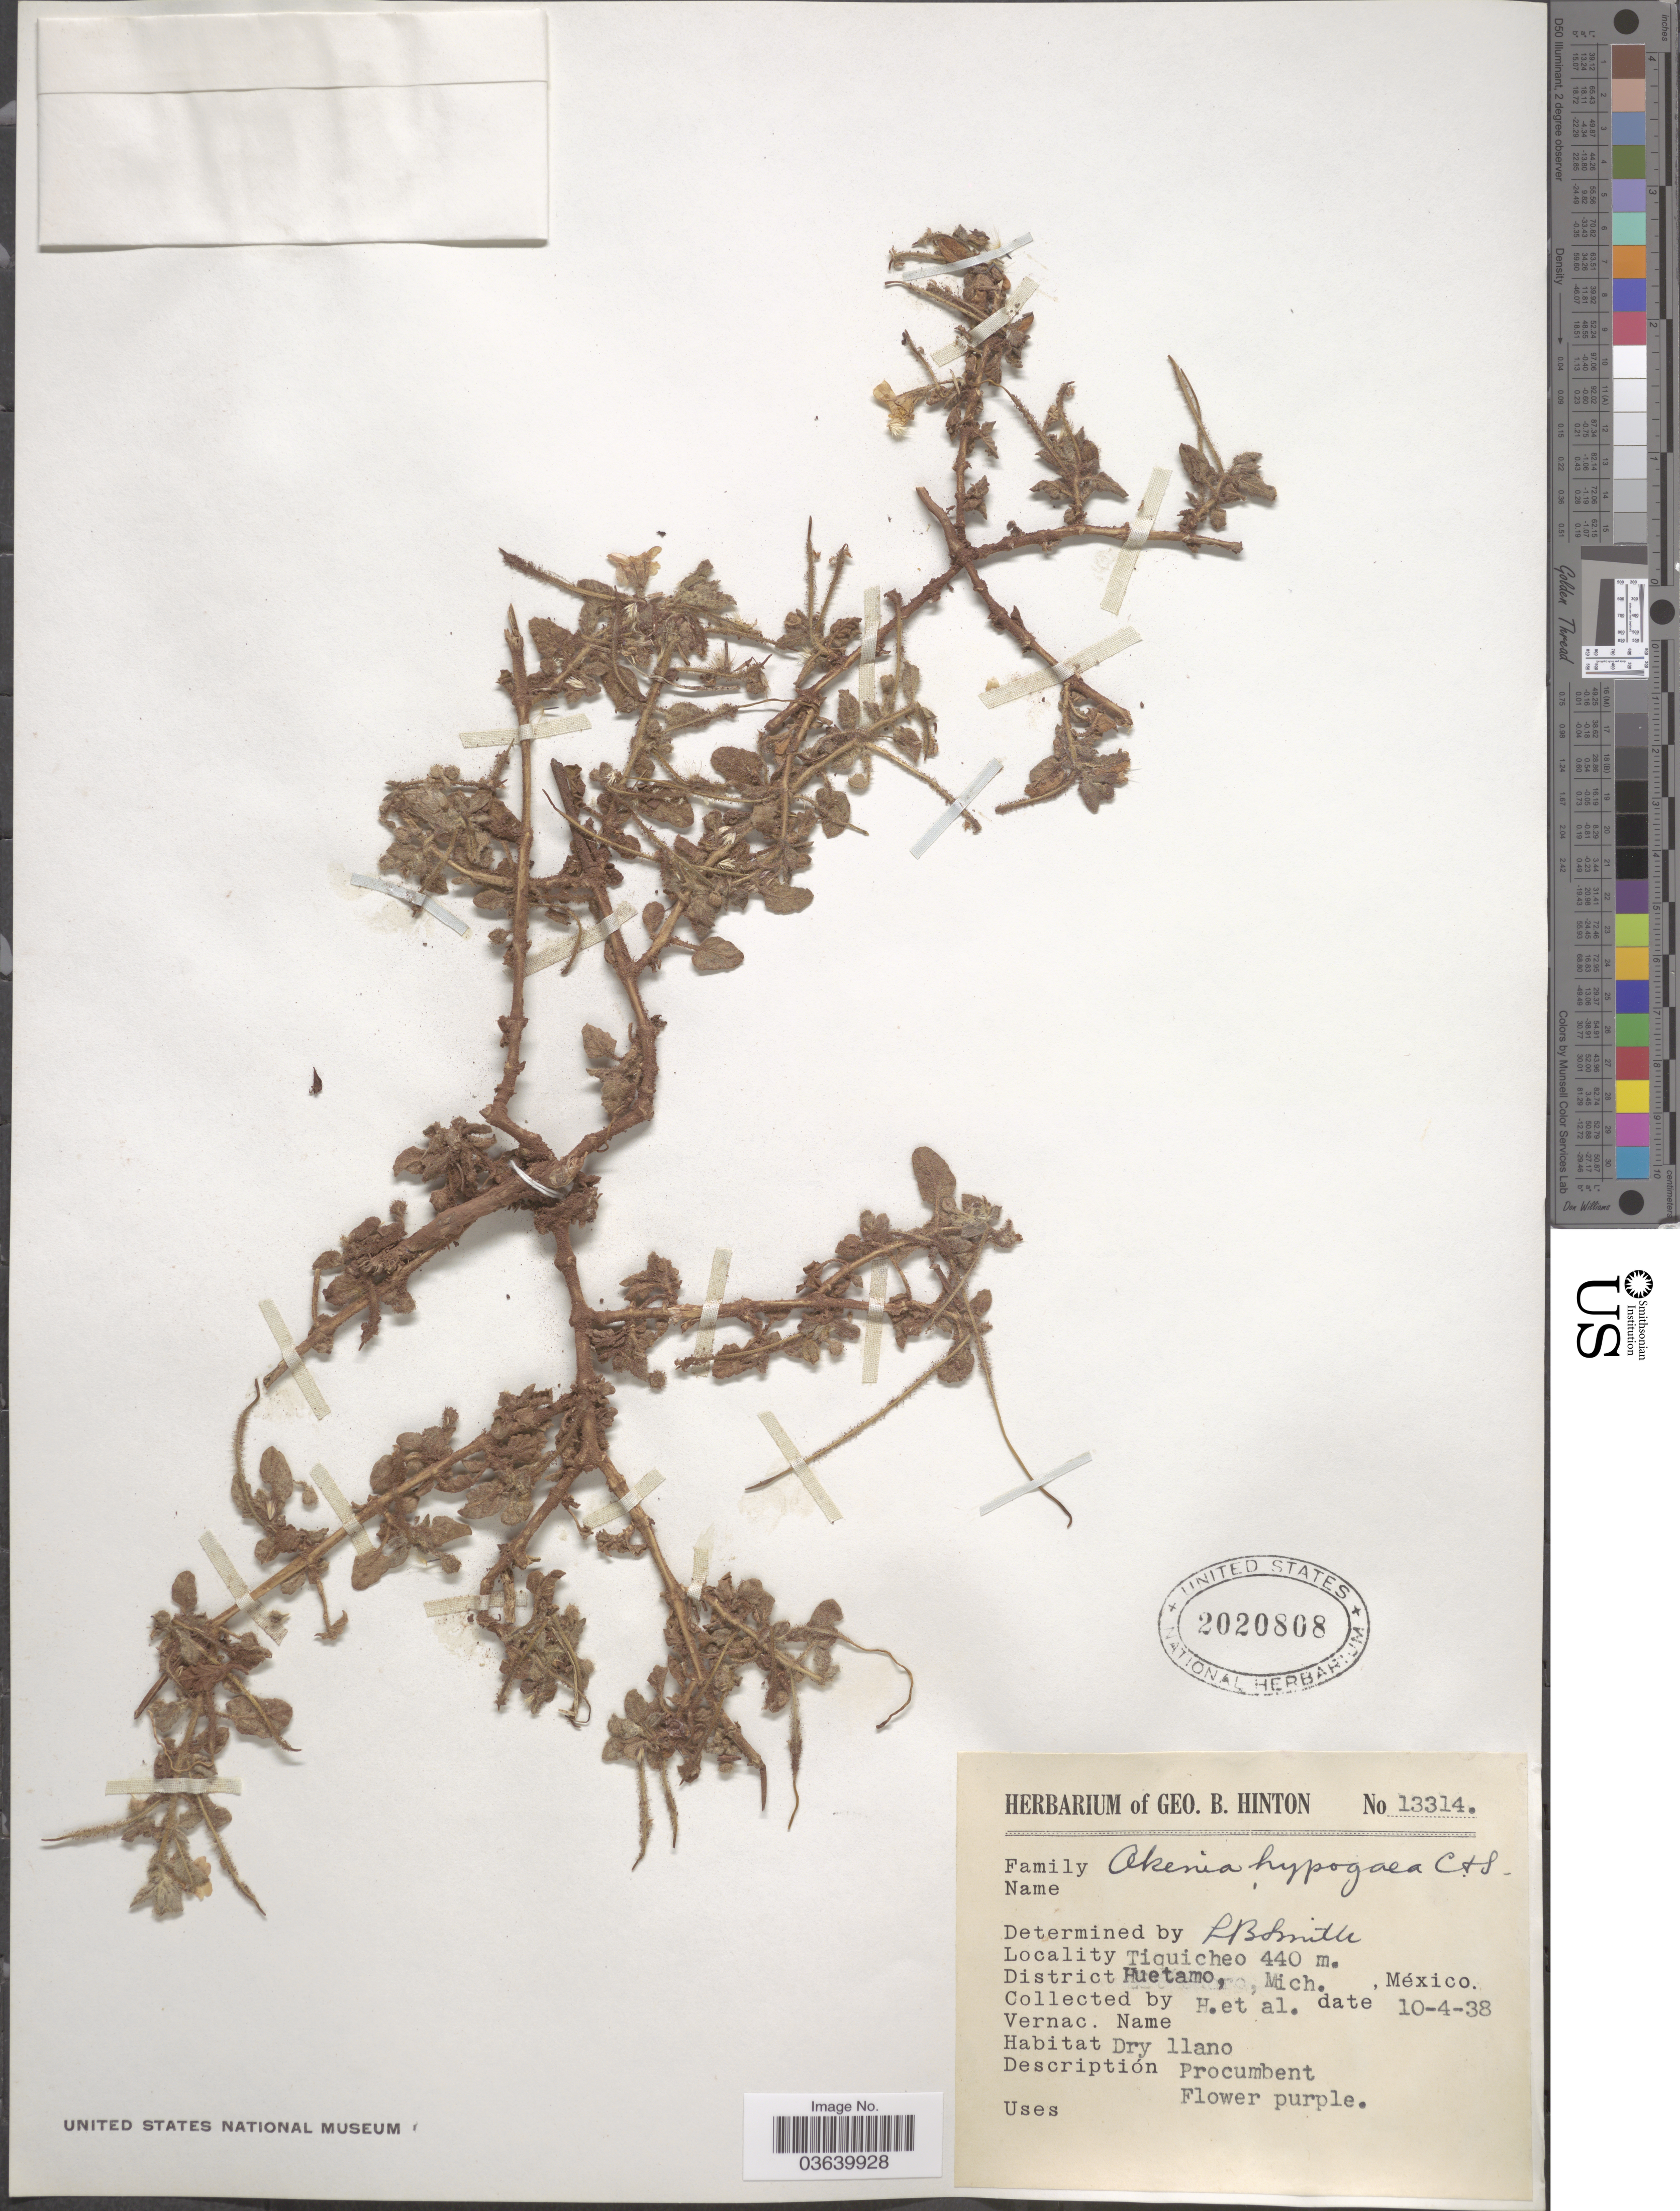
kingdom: Plantae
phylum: Tracheophyta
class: Magnoliopsida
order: Caryophyllales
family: Nyctaginaceae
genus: Okenia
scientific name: Okenia hypogaea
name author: Schltdl. & Cham.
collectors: G. B. Hinton & et al.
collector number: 13314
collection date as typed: Transcribed d/m/y: 10/4/38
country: Mexico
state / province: Michoacán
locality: Tiquicheo. District Huetamo.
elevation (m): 440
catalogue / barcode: US 2020808